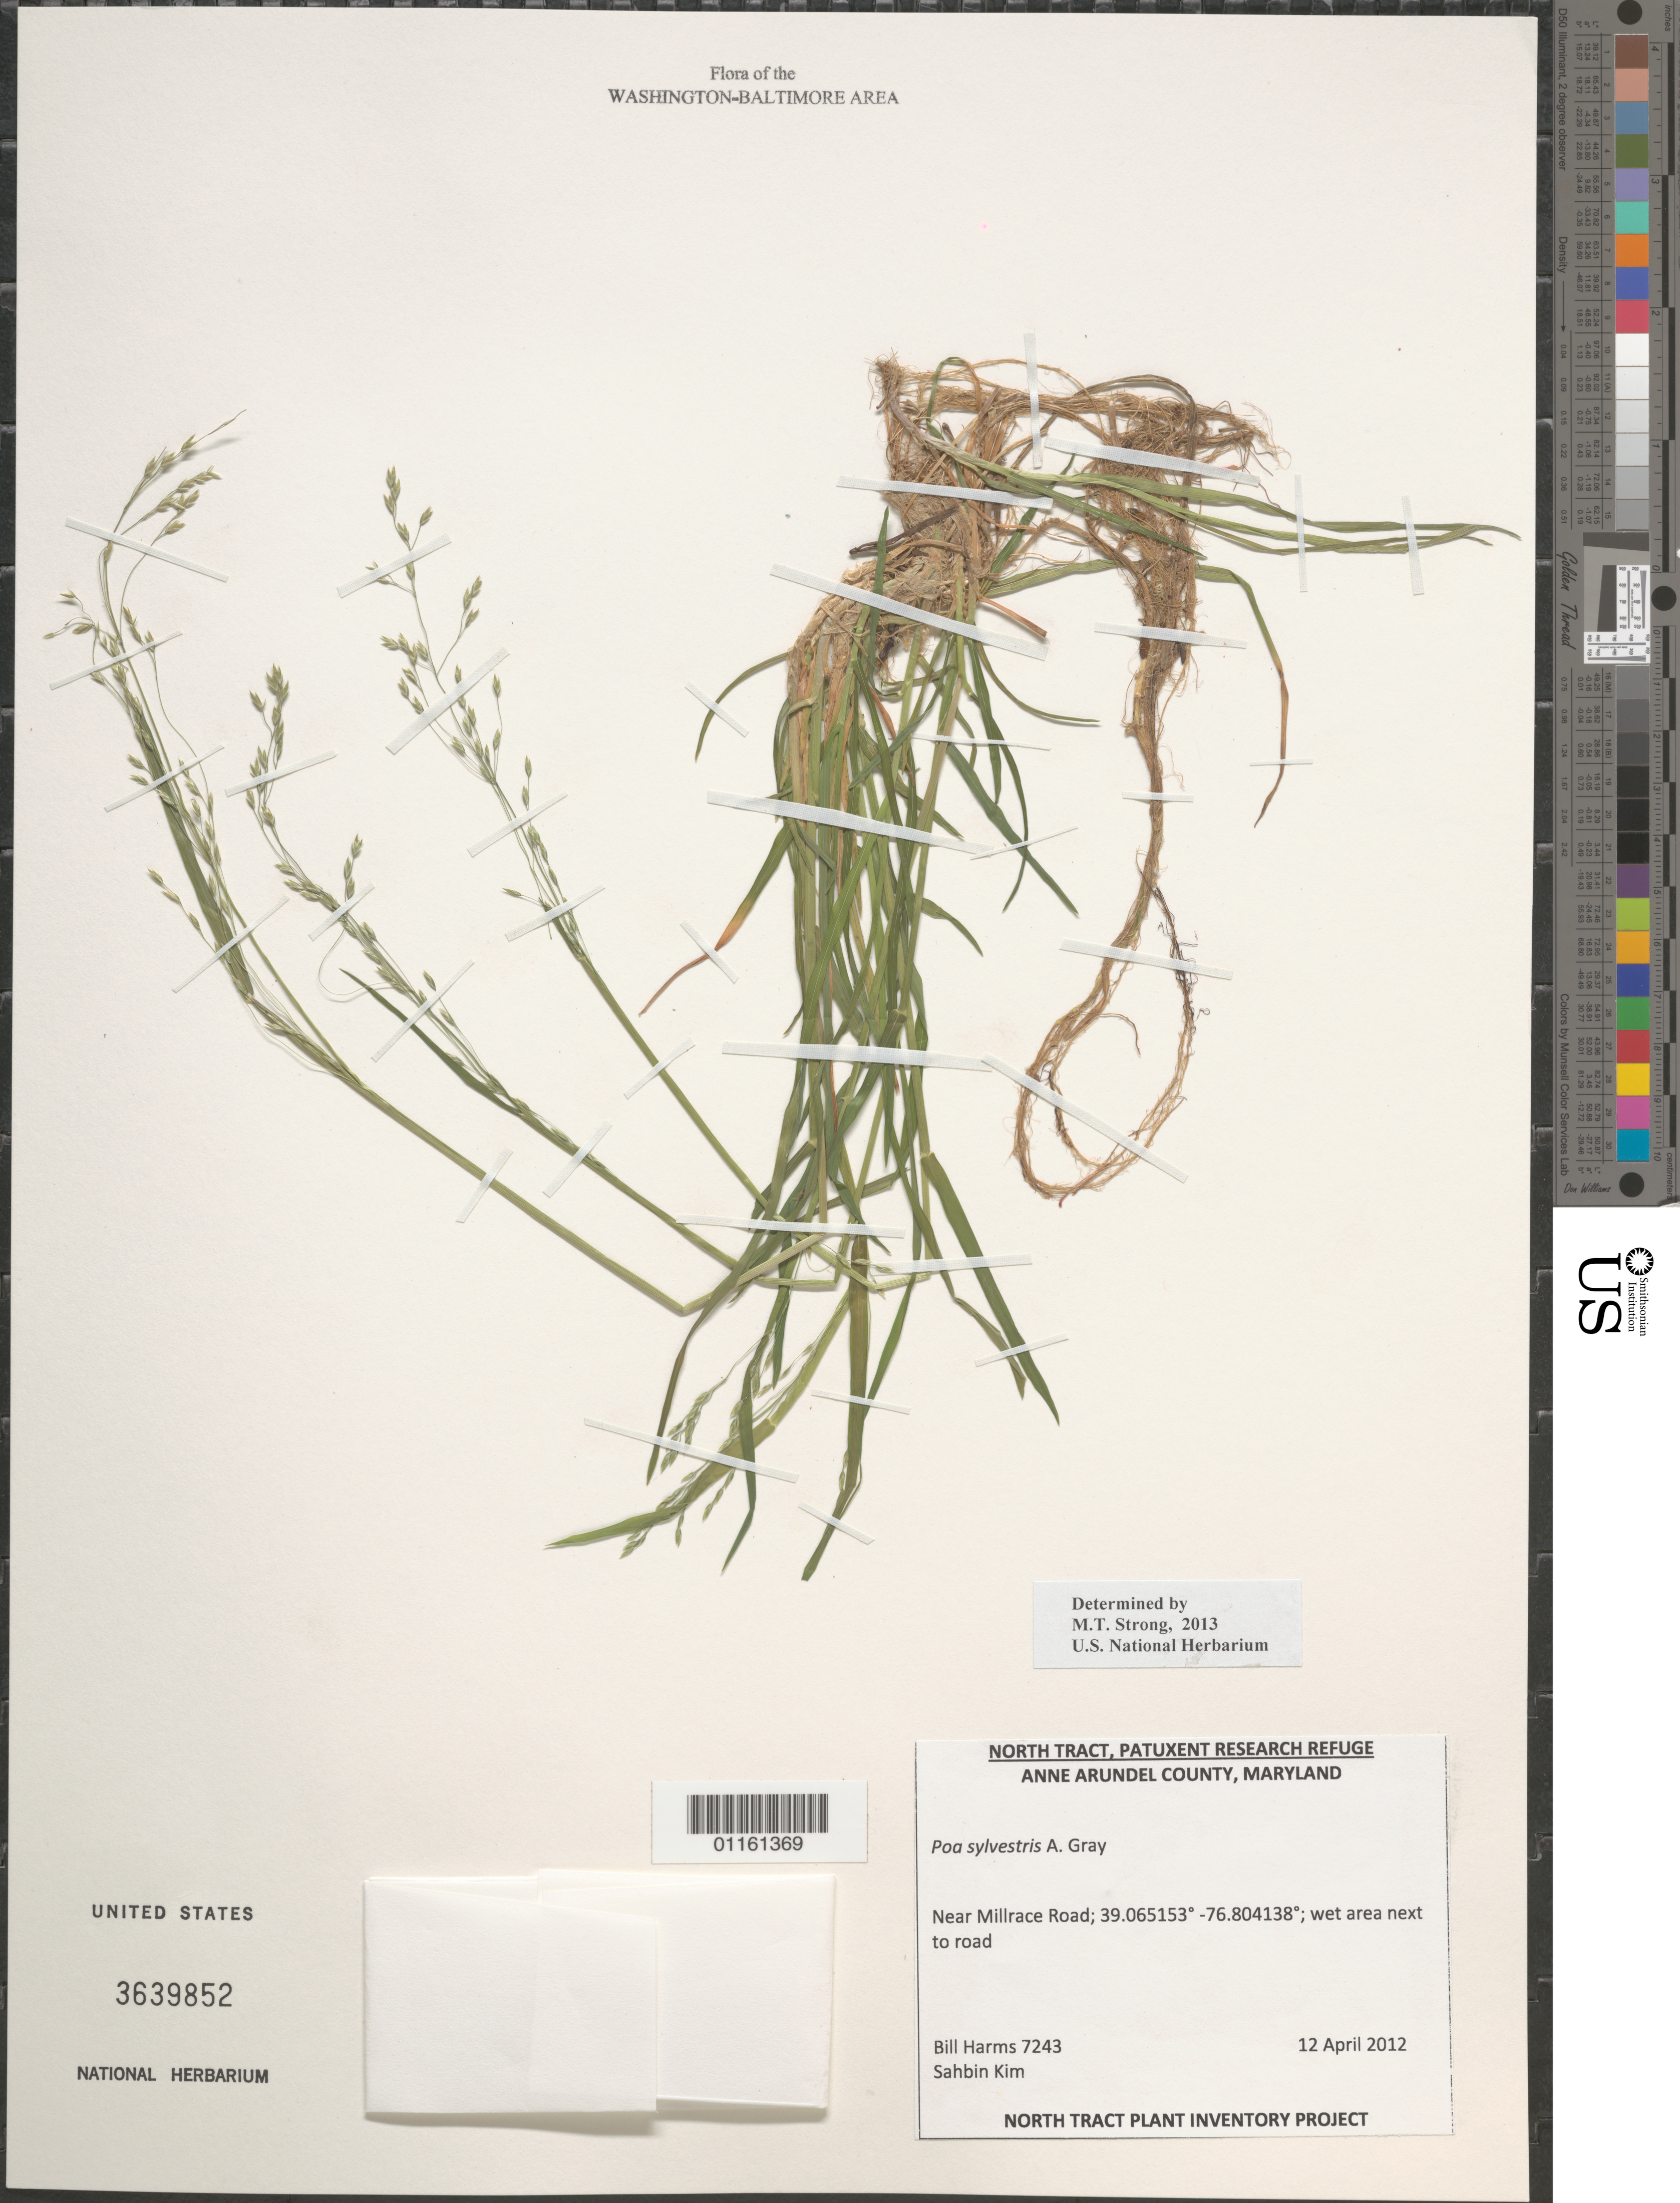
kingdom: Plantae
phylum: Tracheophyta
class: Liliopsida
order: Poales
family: Poaceae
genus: Poa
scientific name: Poa sylvestris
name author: A. Gray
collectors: B. Harms & S. Kim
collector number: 7243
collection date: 2012-04-12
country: United States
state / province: Maryland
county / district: Anne Arundel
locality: Near Millrace Road.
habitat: Wet area next to road.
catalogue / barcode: US 3639852